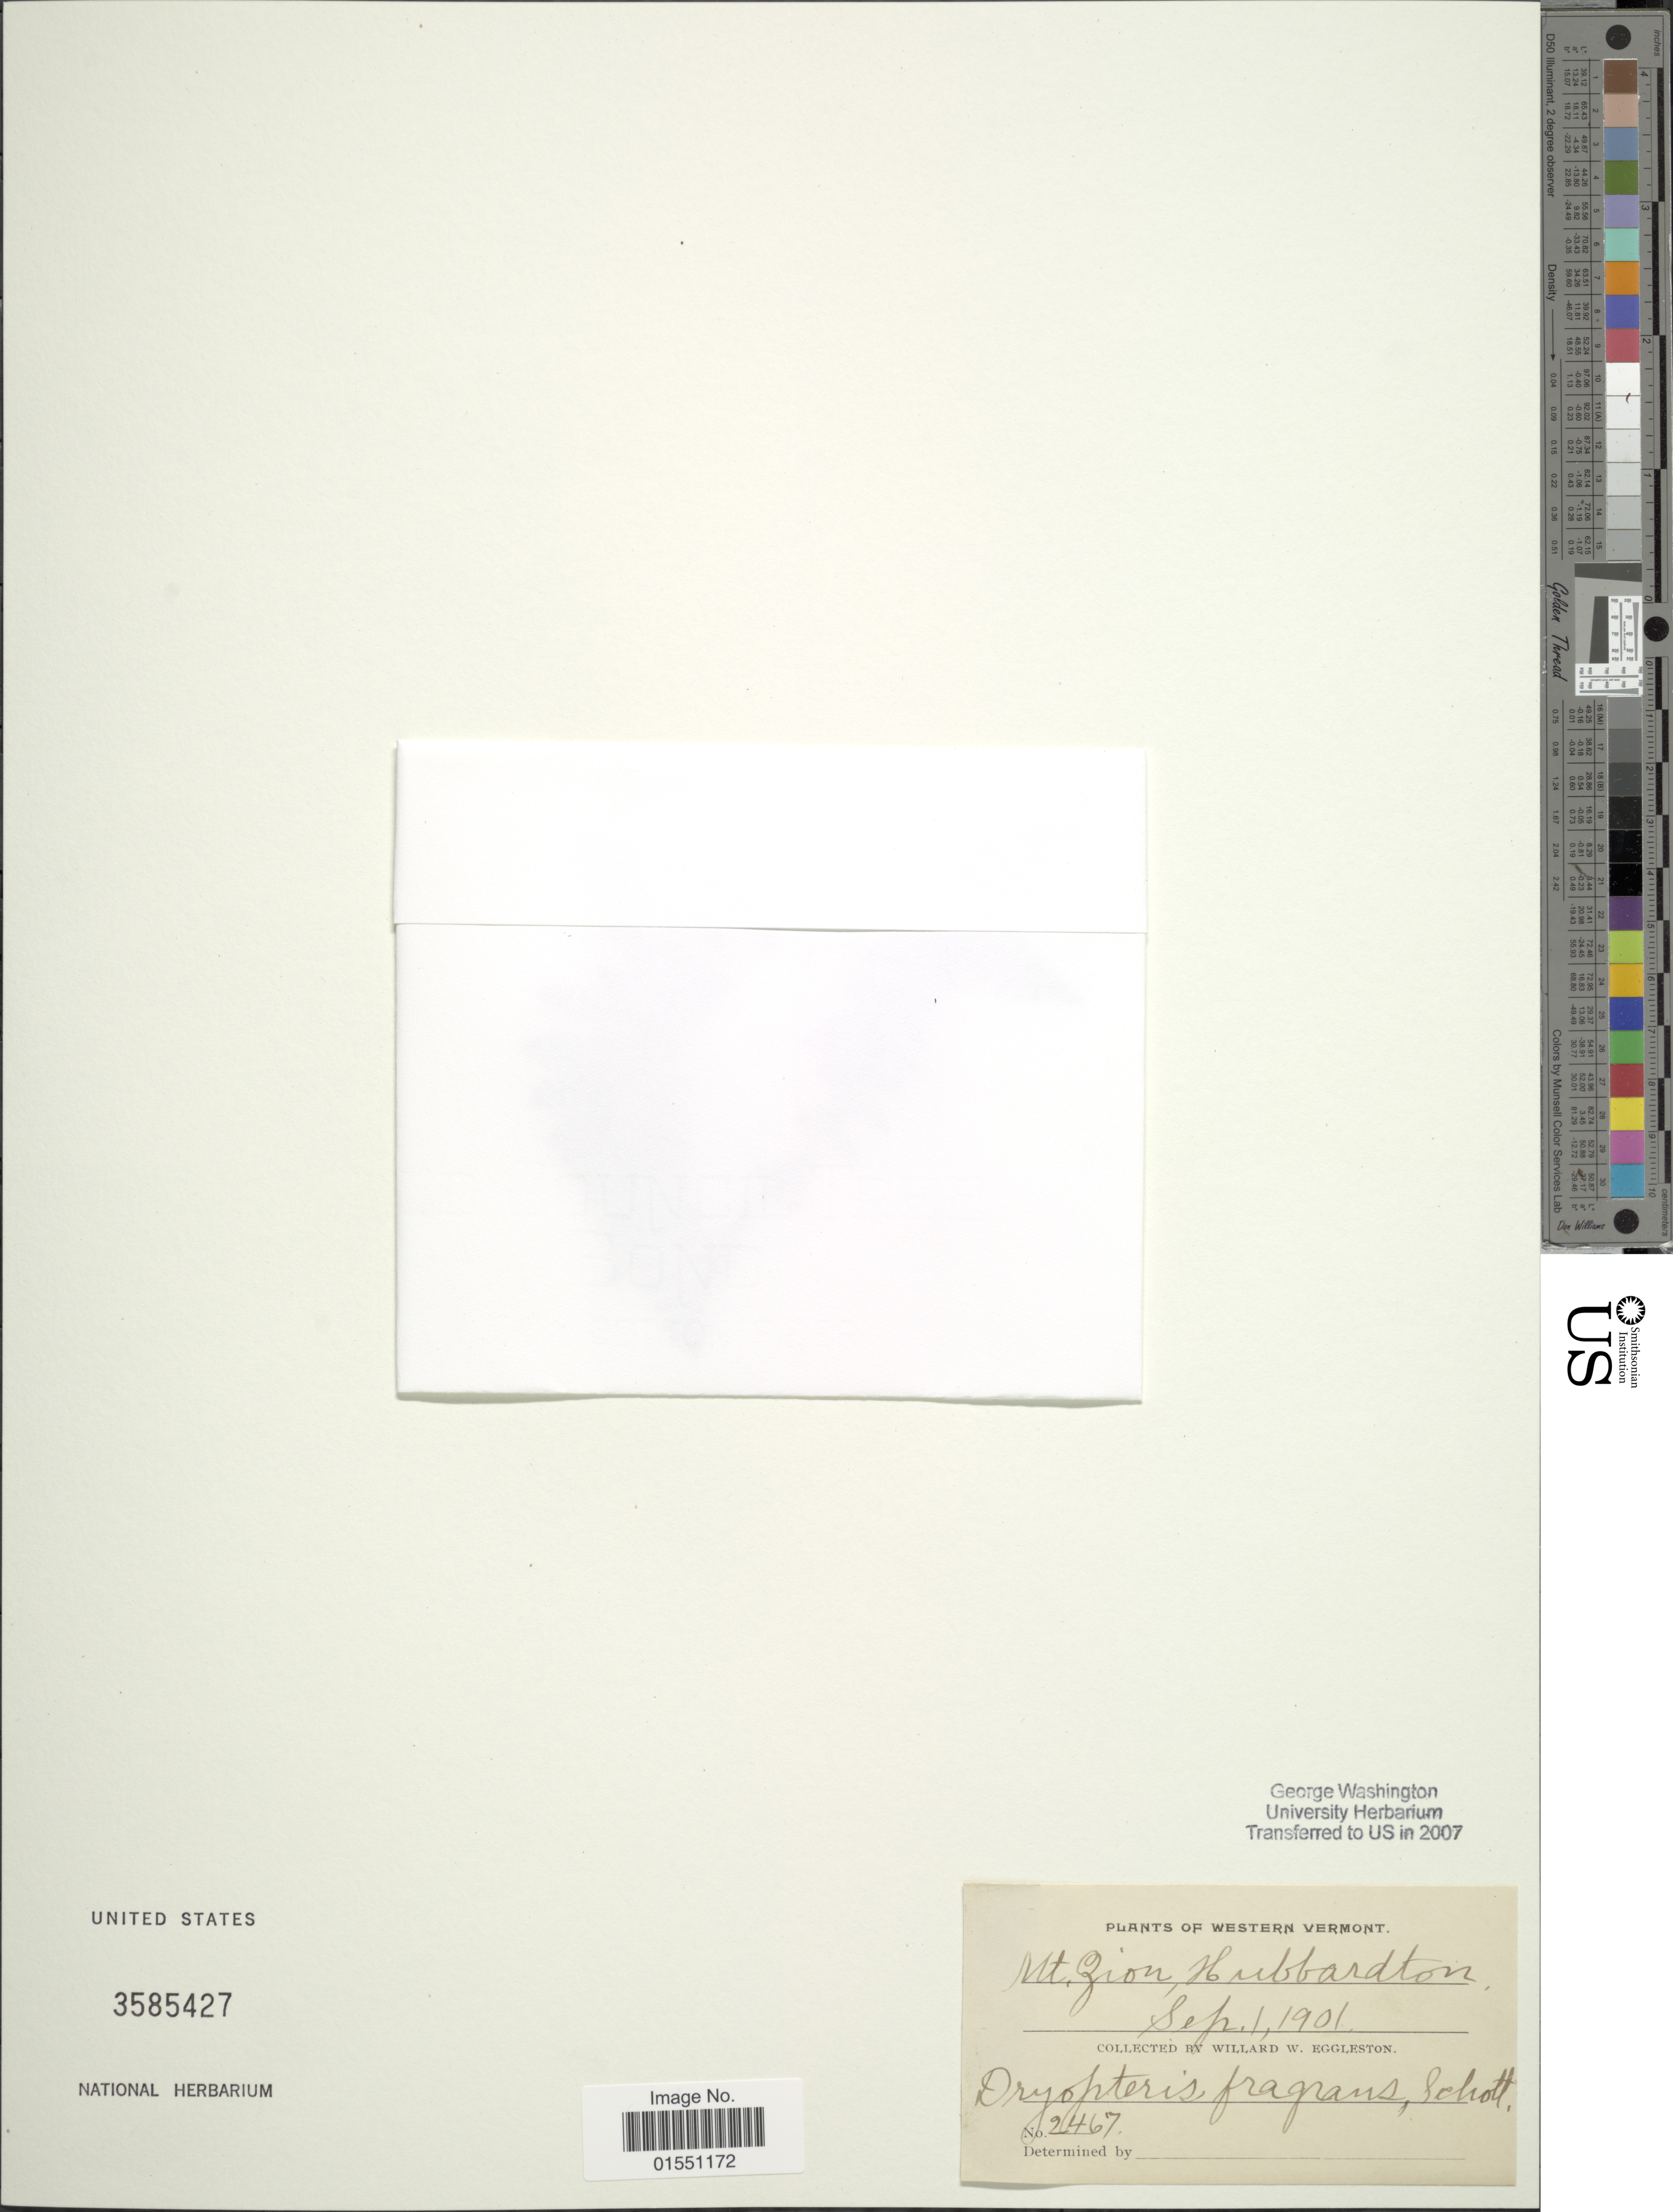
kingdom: Plantae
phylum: Tracheophyta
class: Polypodiopsida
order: Polypodiales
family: Dryopteridaceae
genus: Dryopteris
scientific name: Dryopteris fragrans var. hookeriana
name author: A. Prince ex Weath.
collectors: W. W. Eggleston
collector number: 2467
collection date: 1901-09-01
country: United States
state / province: Vermont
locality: Western Vermont. Mt. Zion, Hubbardton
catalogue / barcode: US 3585427